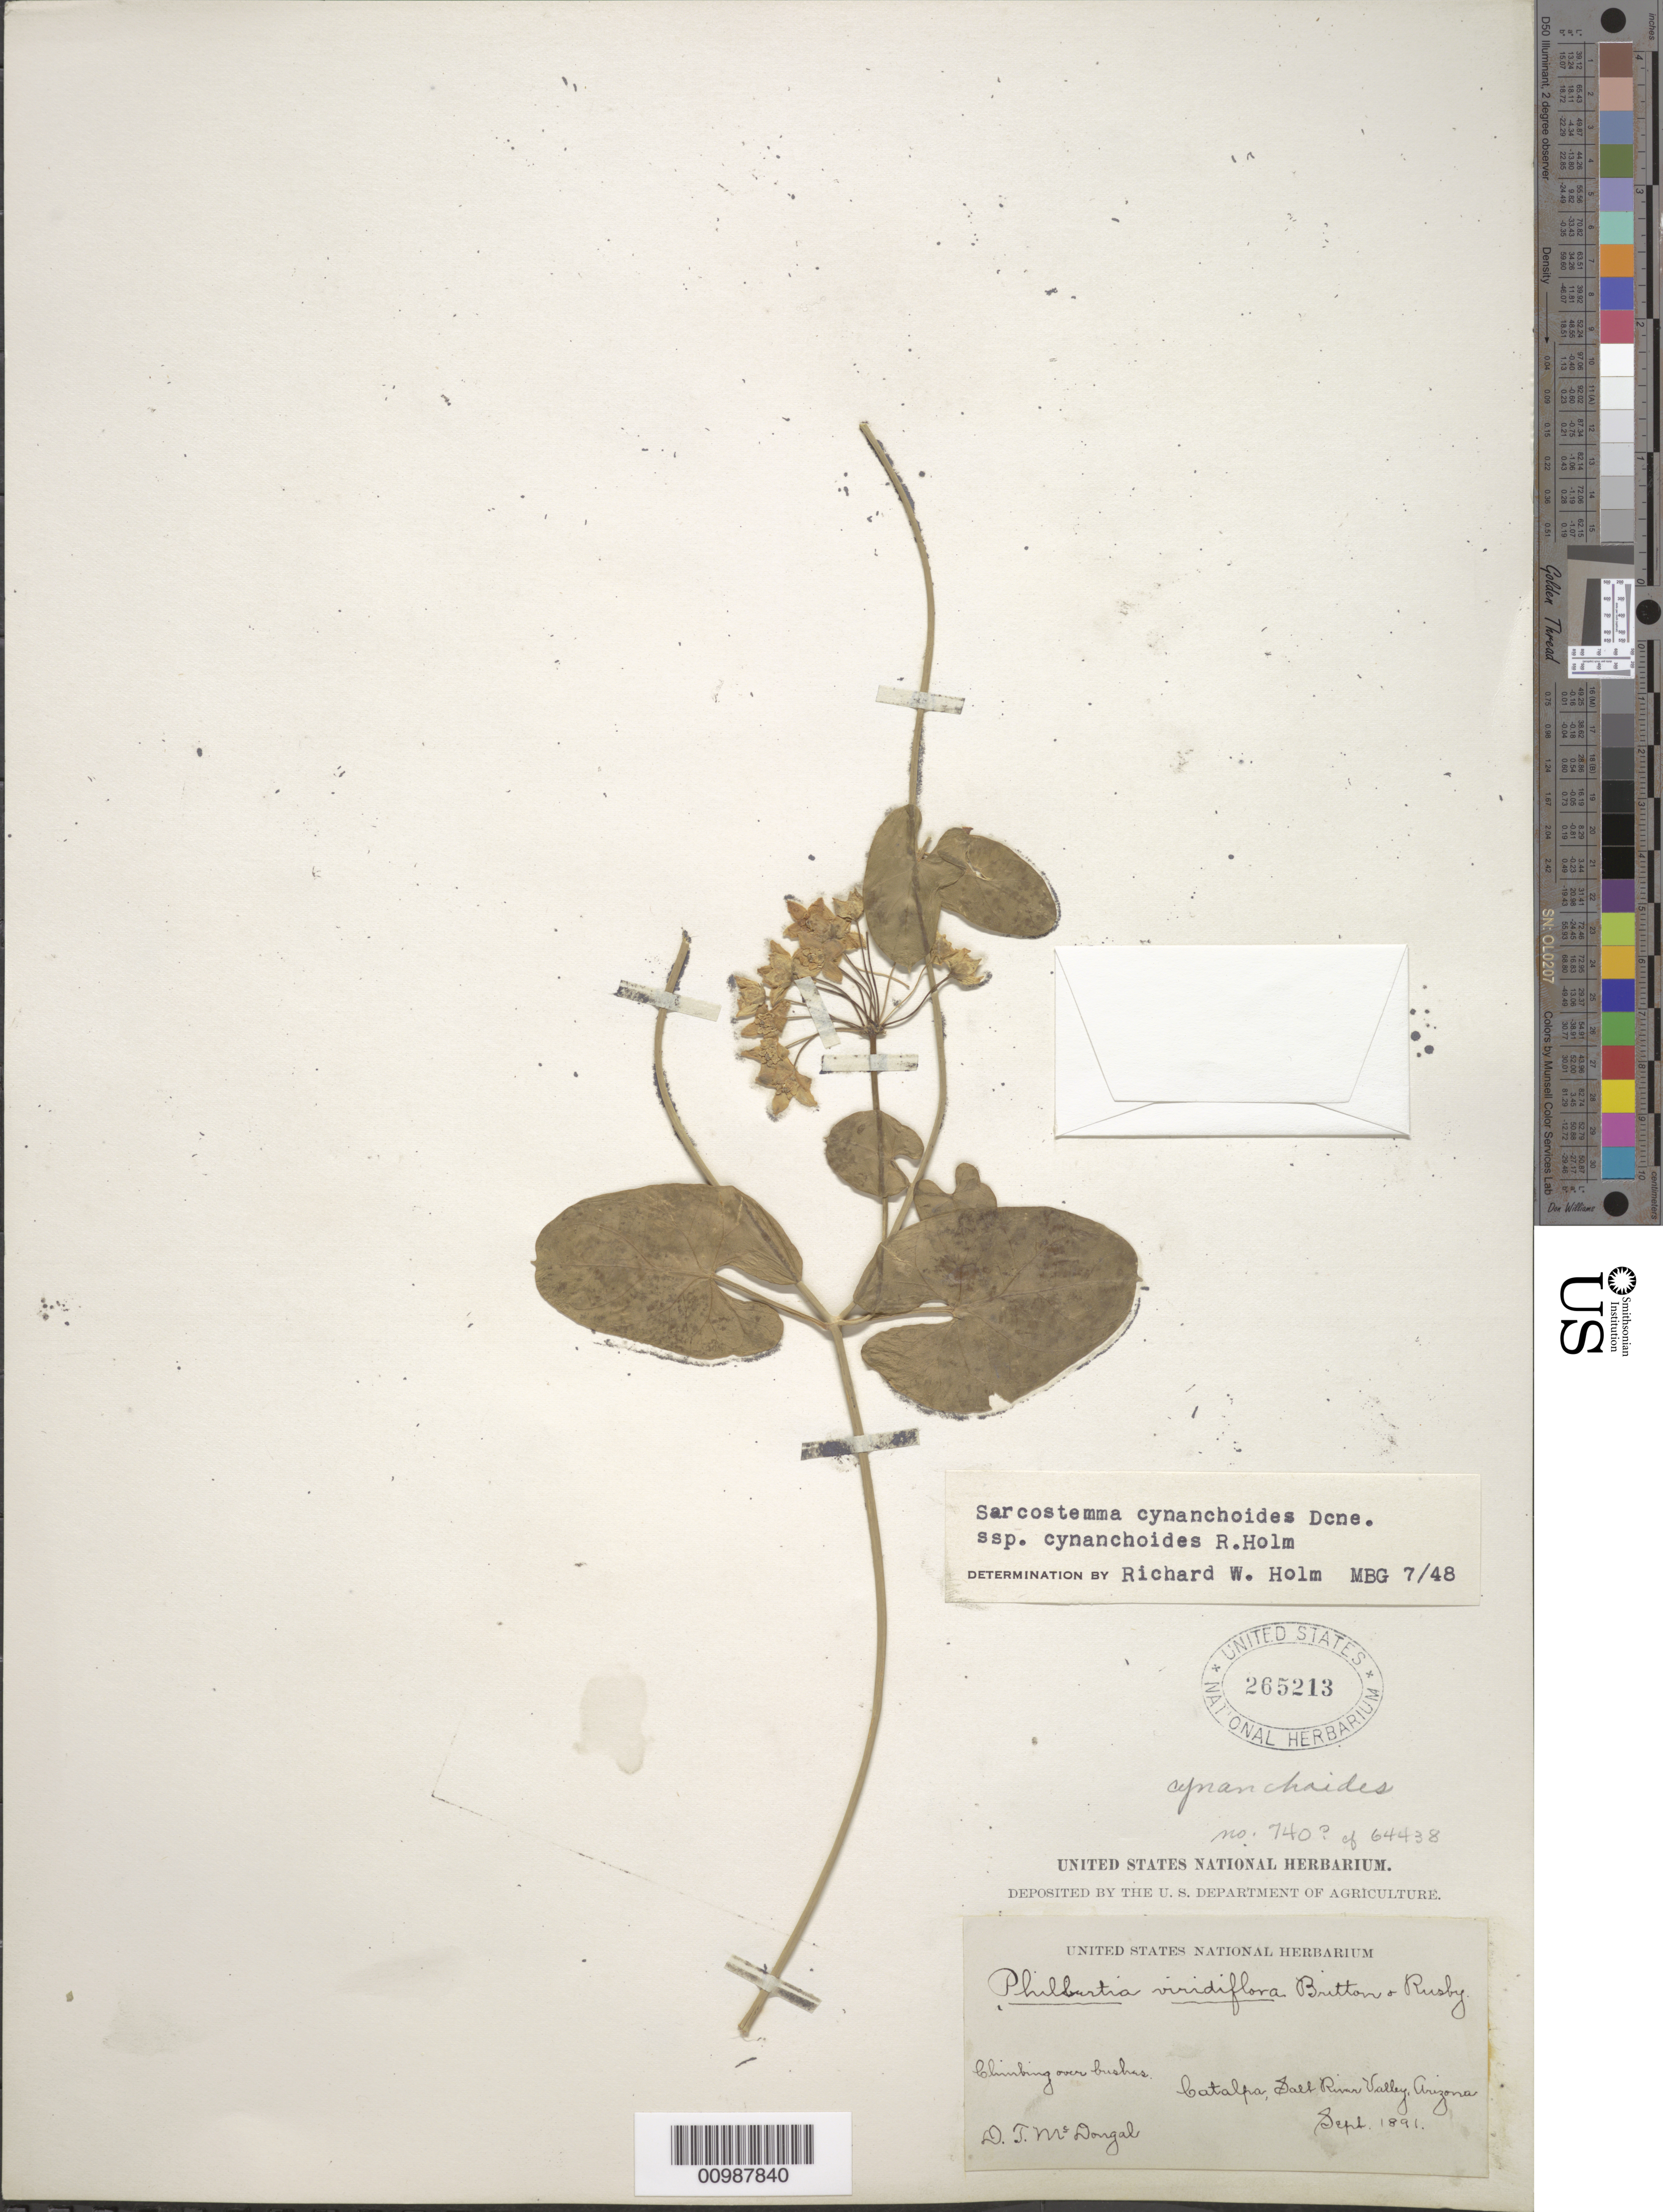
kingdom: Plantae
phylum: Tracheophyta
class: Magnoliopsida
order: Gentianales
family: Apocynaceae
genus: Sarcostemma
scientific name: Sarcostemma cynanchoides subsp. hartwegii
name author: (Vail) R.W. Holm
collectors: D. T. MacDougal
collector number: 740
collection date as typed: Sep 1891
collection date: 1891-09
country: United States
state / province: Arizona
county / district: Gila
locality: Salt River Valley; climbing over bushes.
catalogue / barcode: US 265213